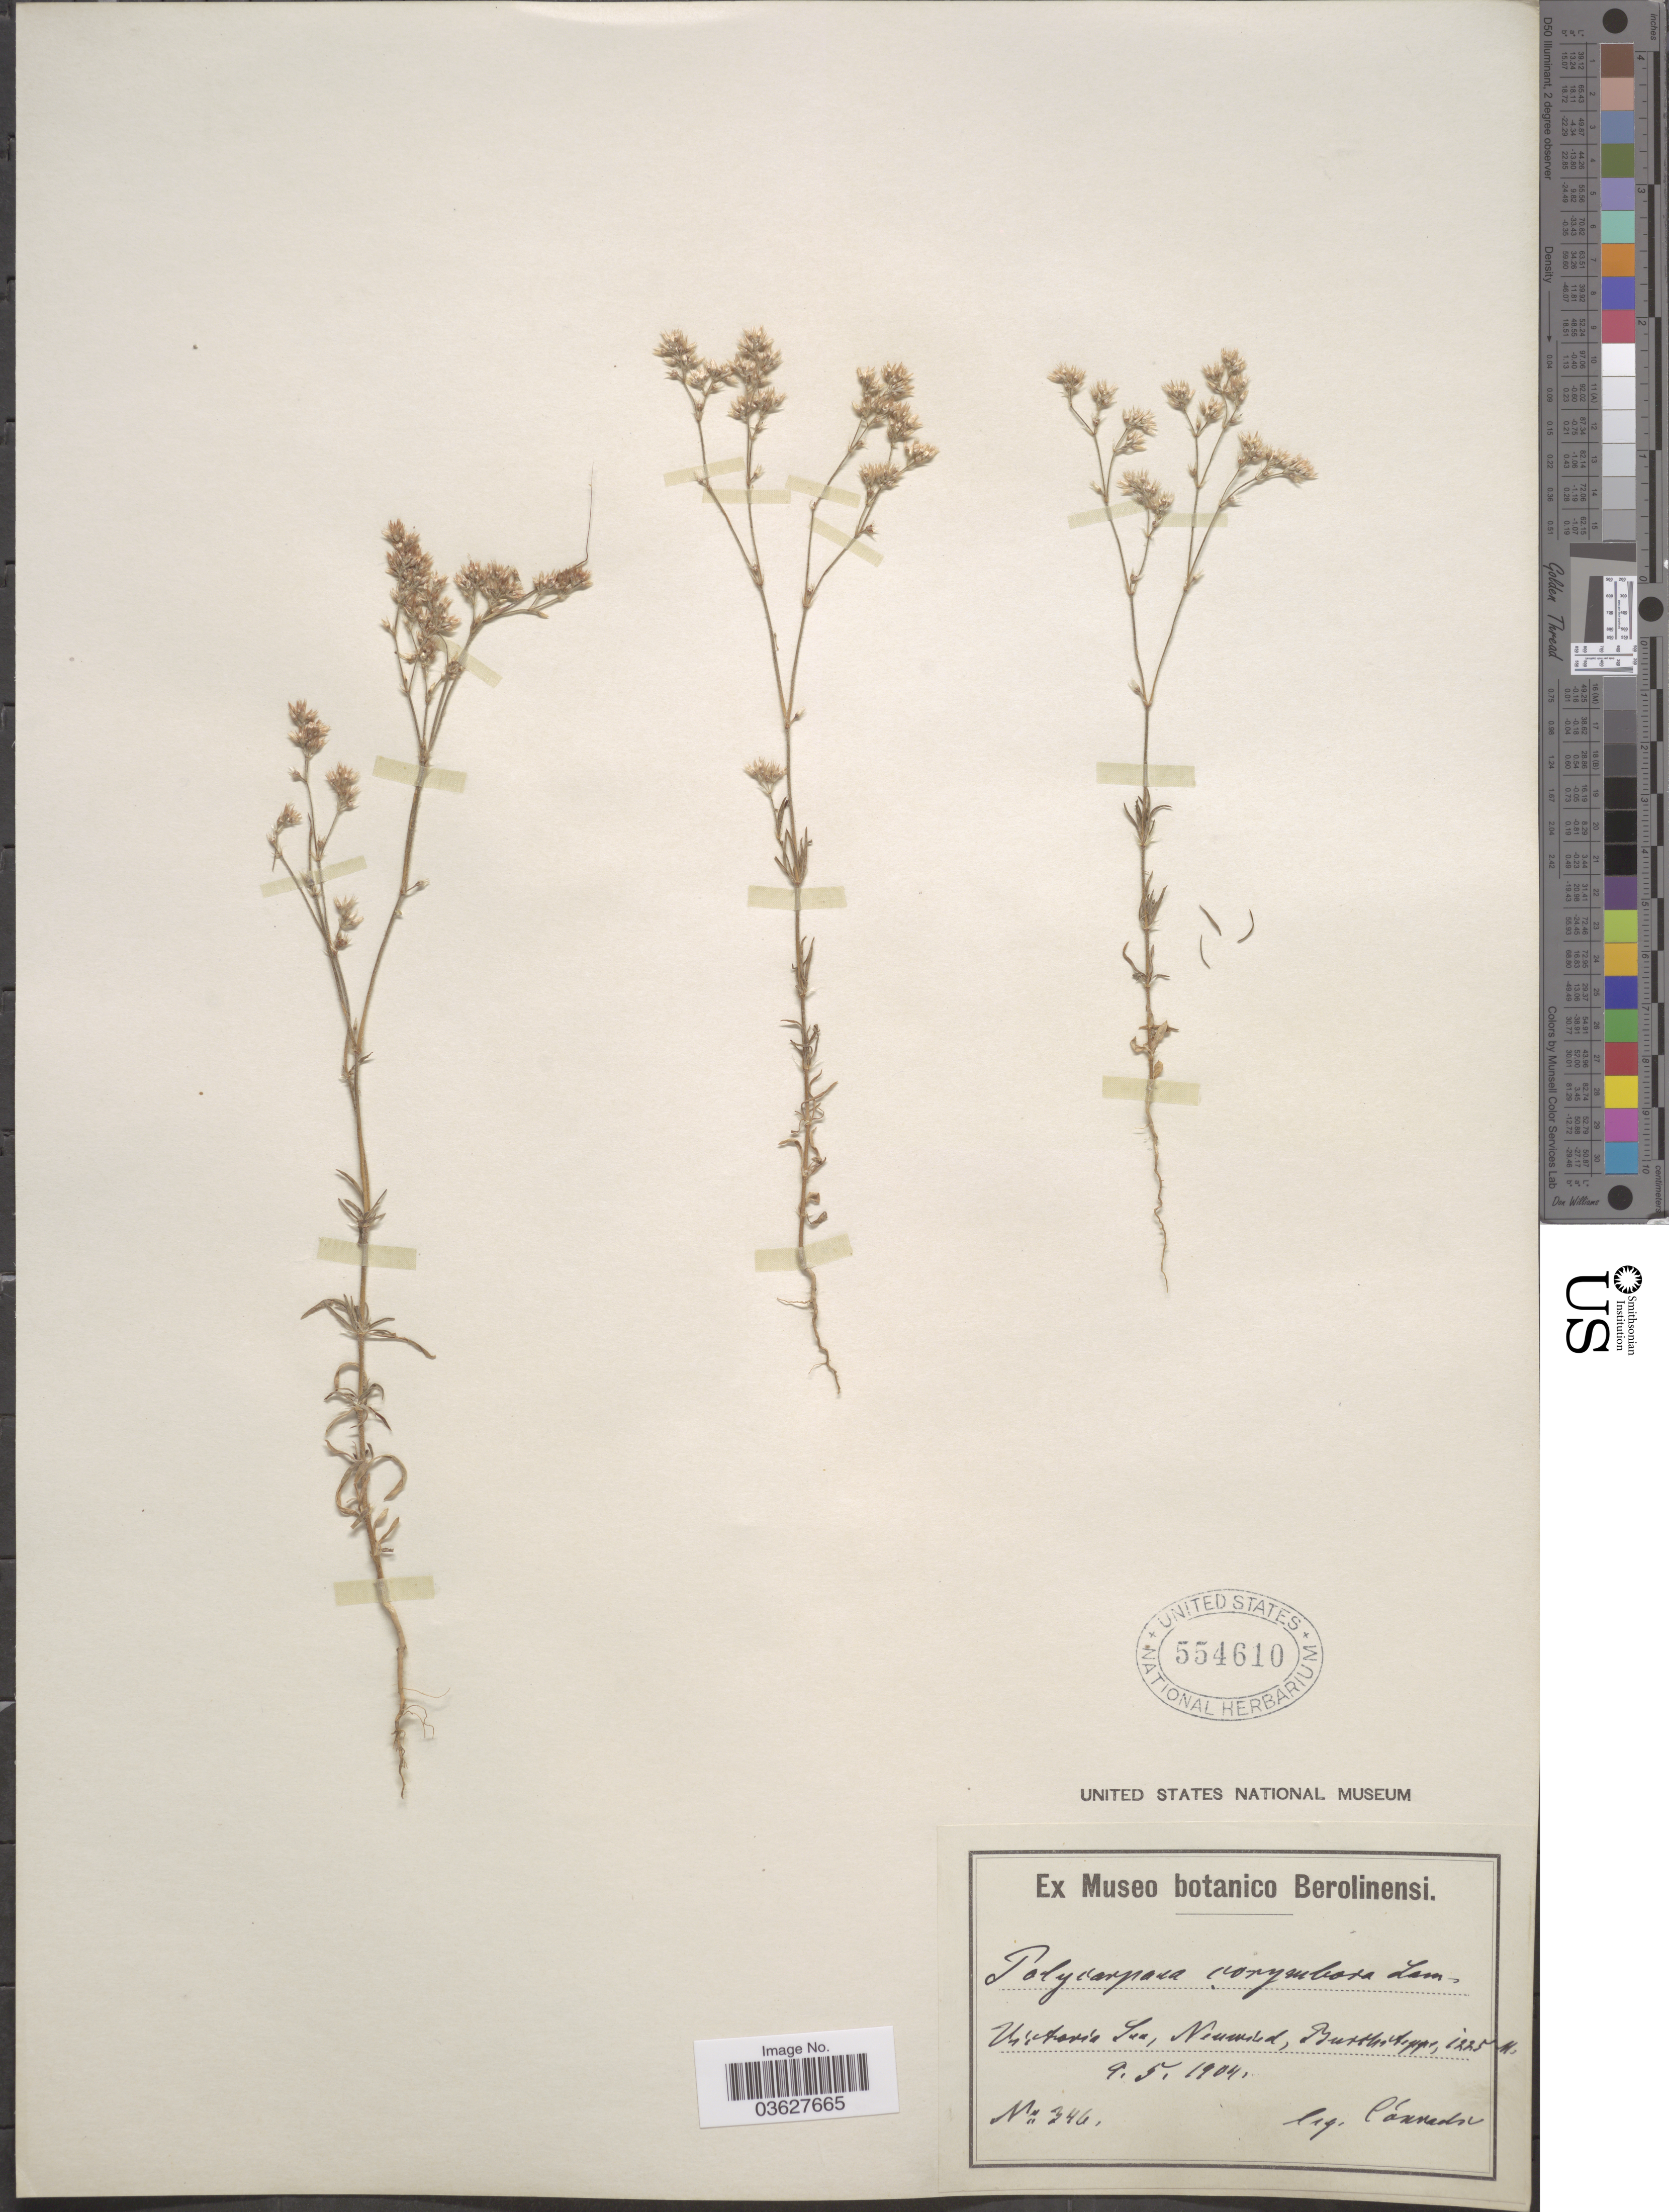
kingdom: Plantae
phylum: Tracheophyta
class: Magnoliopsida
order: Caryophyllales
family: Caryophyllaceae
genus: Polycarpaea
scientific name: Polycarpaea corymbosa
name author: (L.) Lam.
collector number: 346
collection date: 1904-05-09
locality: Victoria Isd, Newsted [interpreted], Burthsteppe [interpreted].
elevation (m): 1225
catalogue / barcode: US 554610